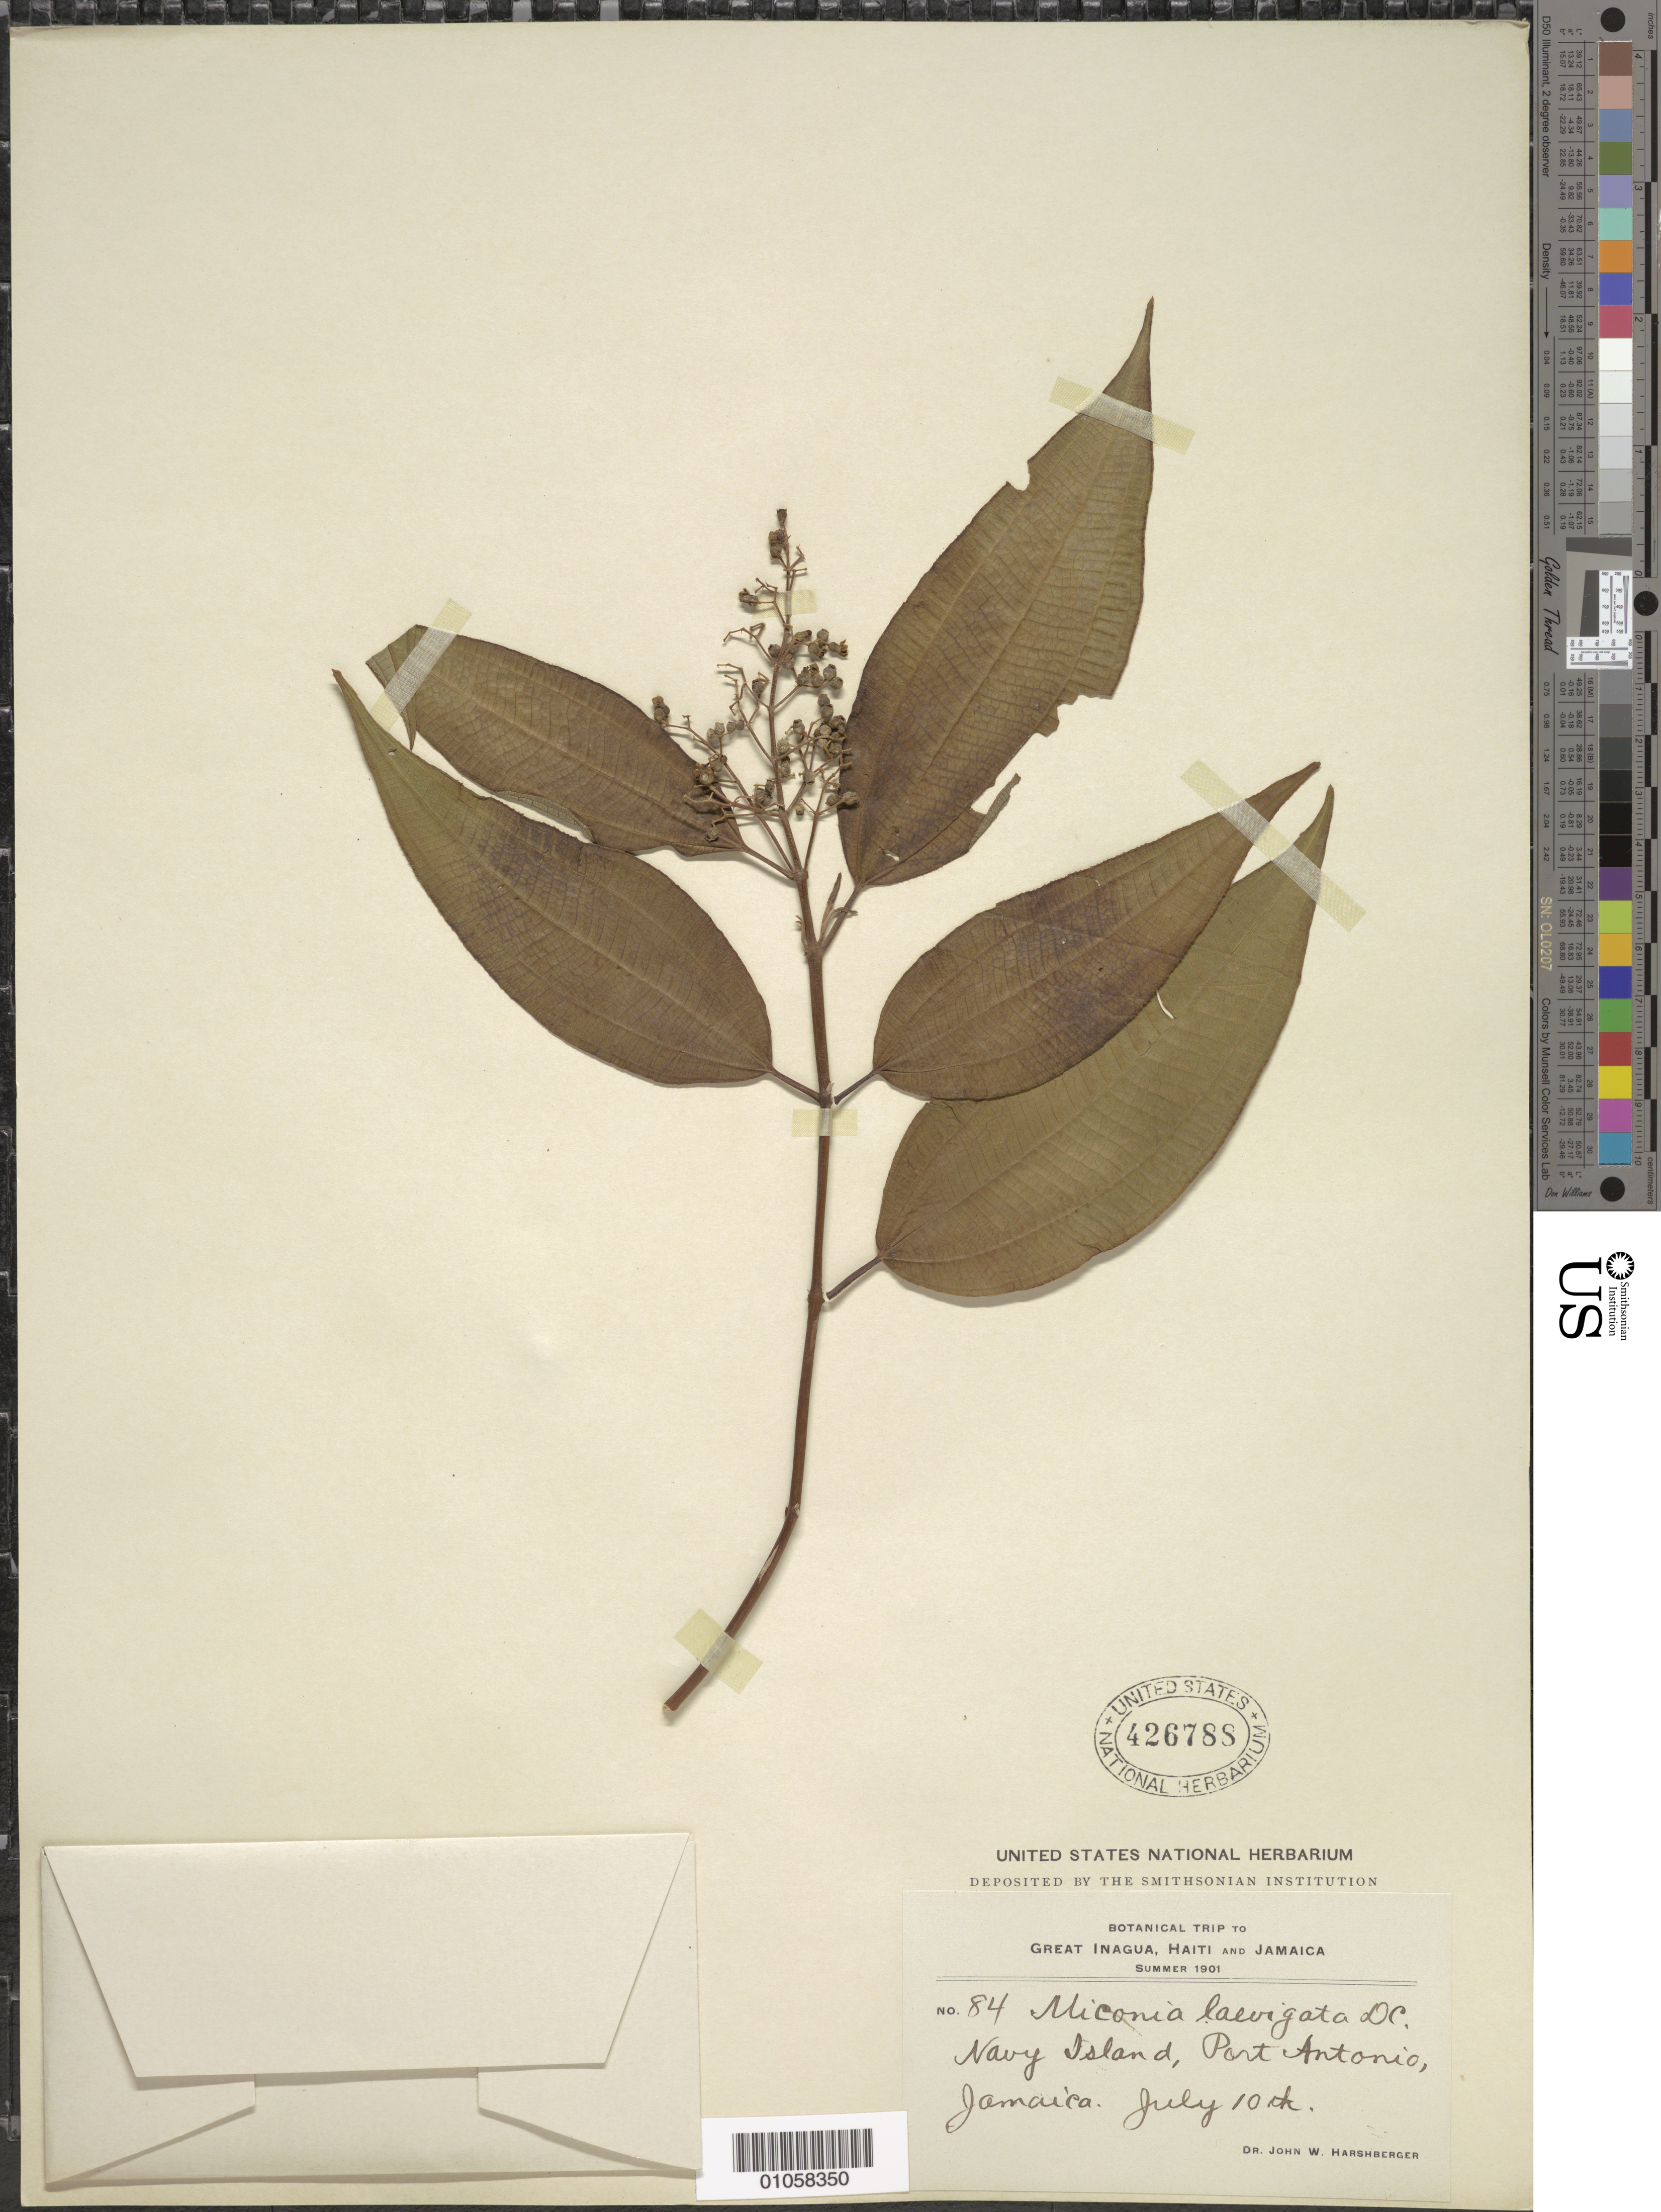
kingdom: Plantae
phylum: Tracheophyta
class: Magnoliopsida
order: Myrtales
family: Melastomataceae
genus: Miconia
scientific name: Miconia laevigata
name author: (L.) D. Don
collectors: J. W. Harshberger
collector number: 84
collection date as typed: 10 Jul 1901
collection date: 1901-07-10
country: Jamaica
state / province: Portland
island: Navy I.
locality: Port Antonio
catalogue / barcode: US 426788